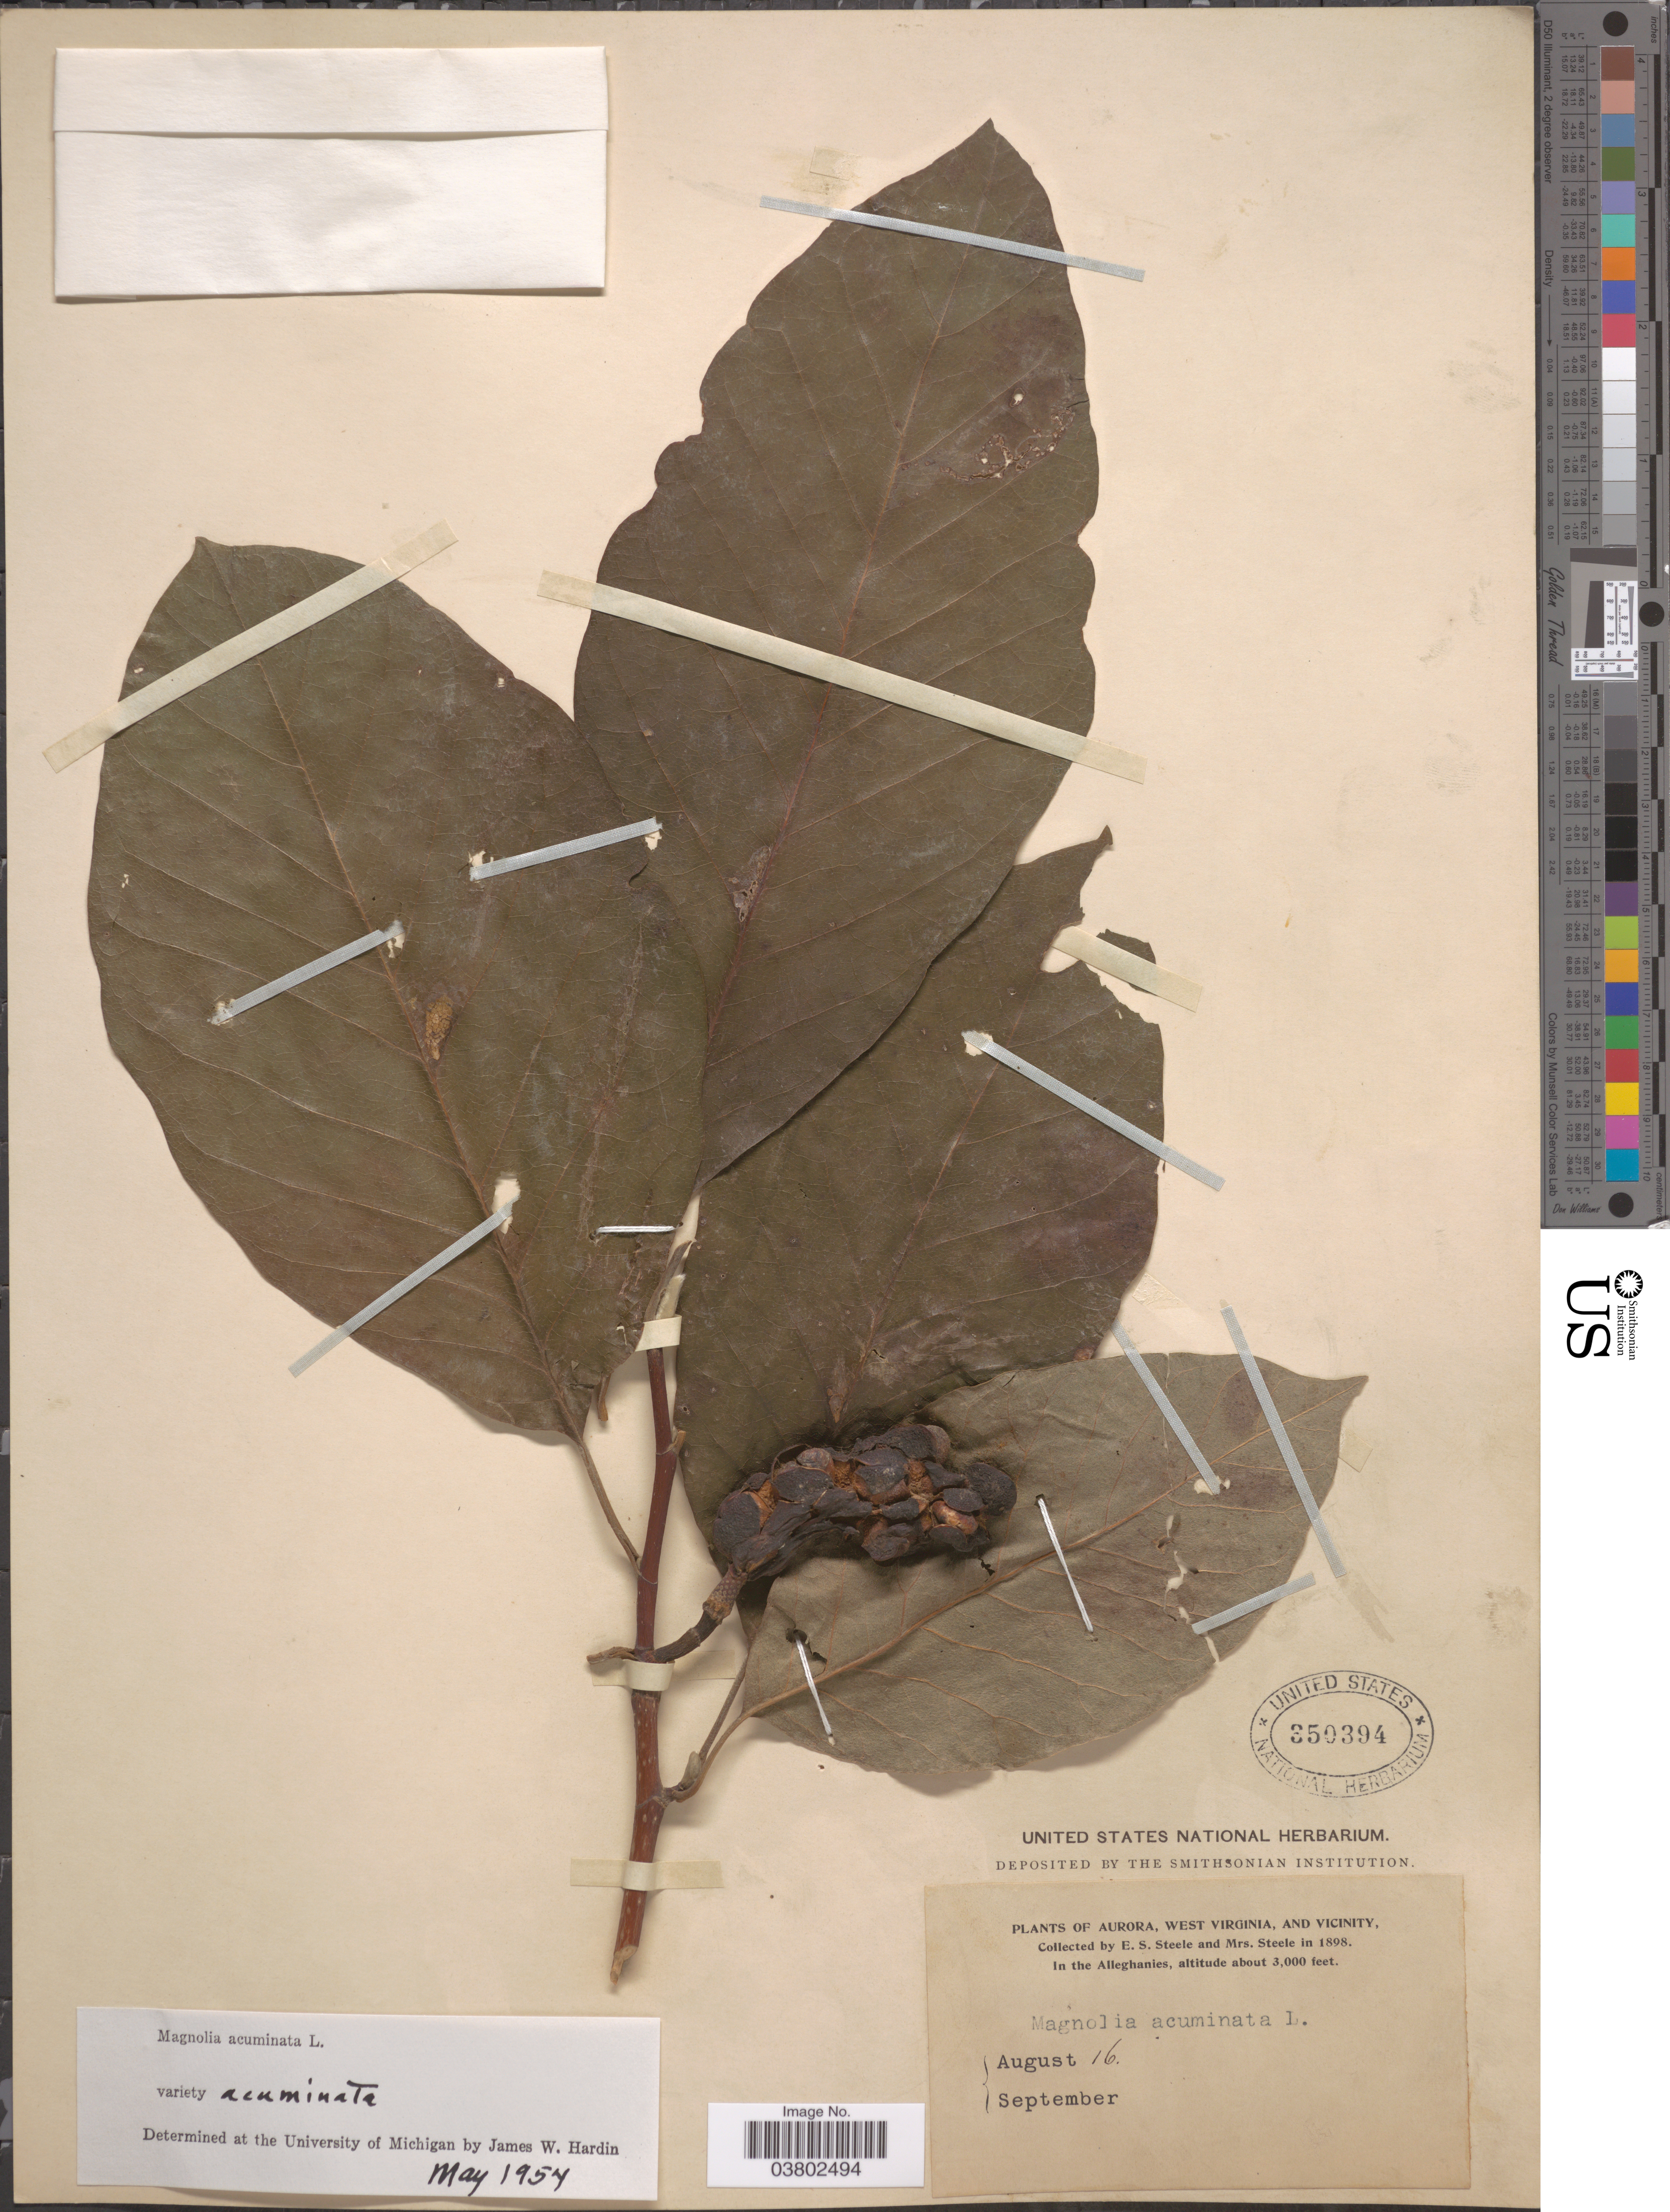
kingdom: Plantae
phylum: Tracheophyta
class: Magnoliopsida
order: Magnoliales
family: Magnoliaceae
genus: Magnolia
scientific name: Magnolia acuminata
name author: (L.) L.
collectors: E. Steele & Mrs. E. S. Steele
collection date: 1898-08-16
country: United States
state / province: West Virginia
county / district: Preston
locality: Aurora, West Virginia, and vicinity. In the Alleghanies.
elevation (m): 914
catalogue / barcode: US 350394